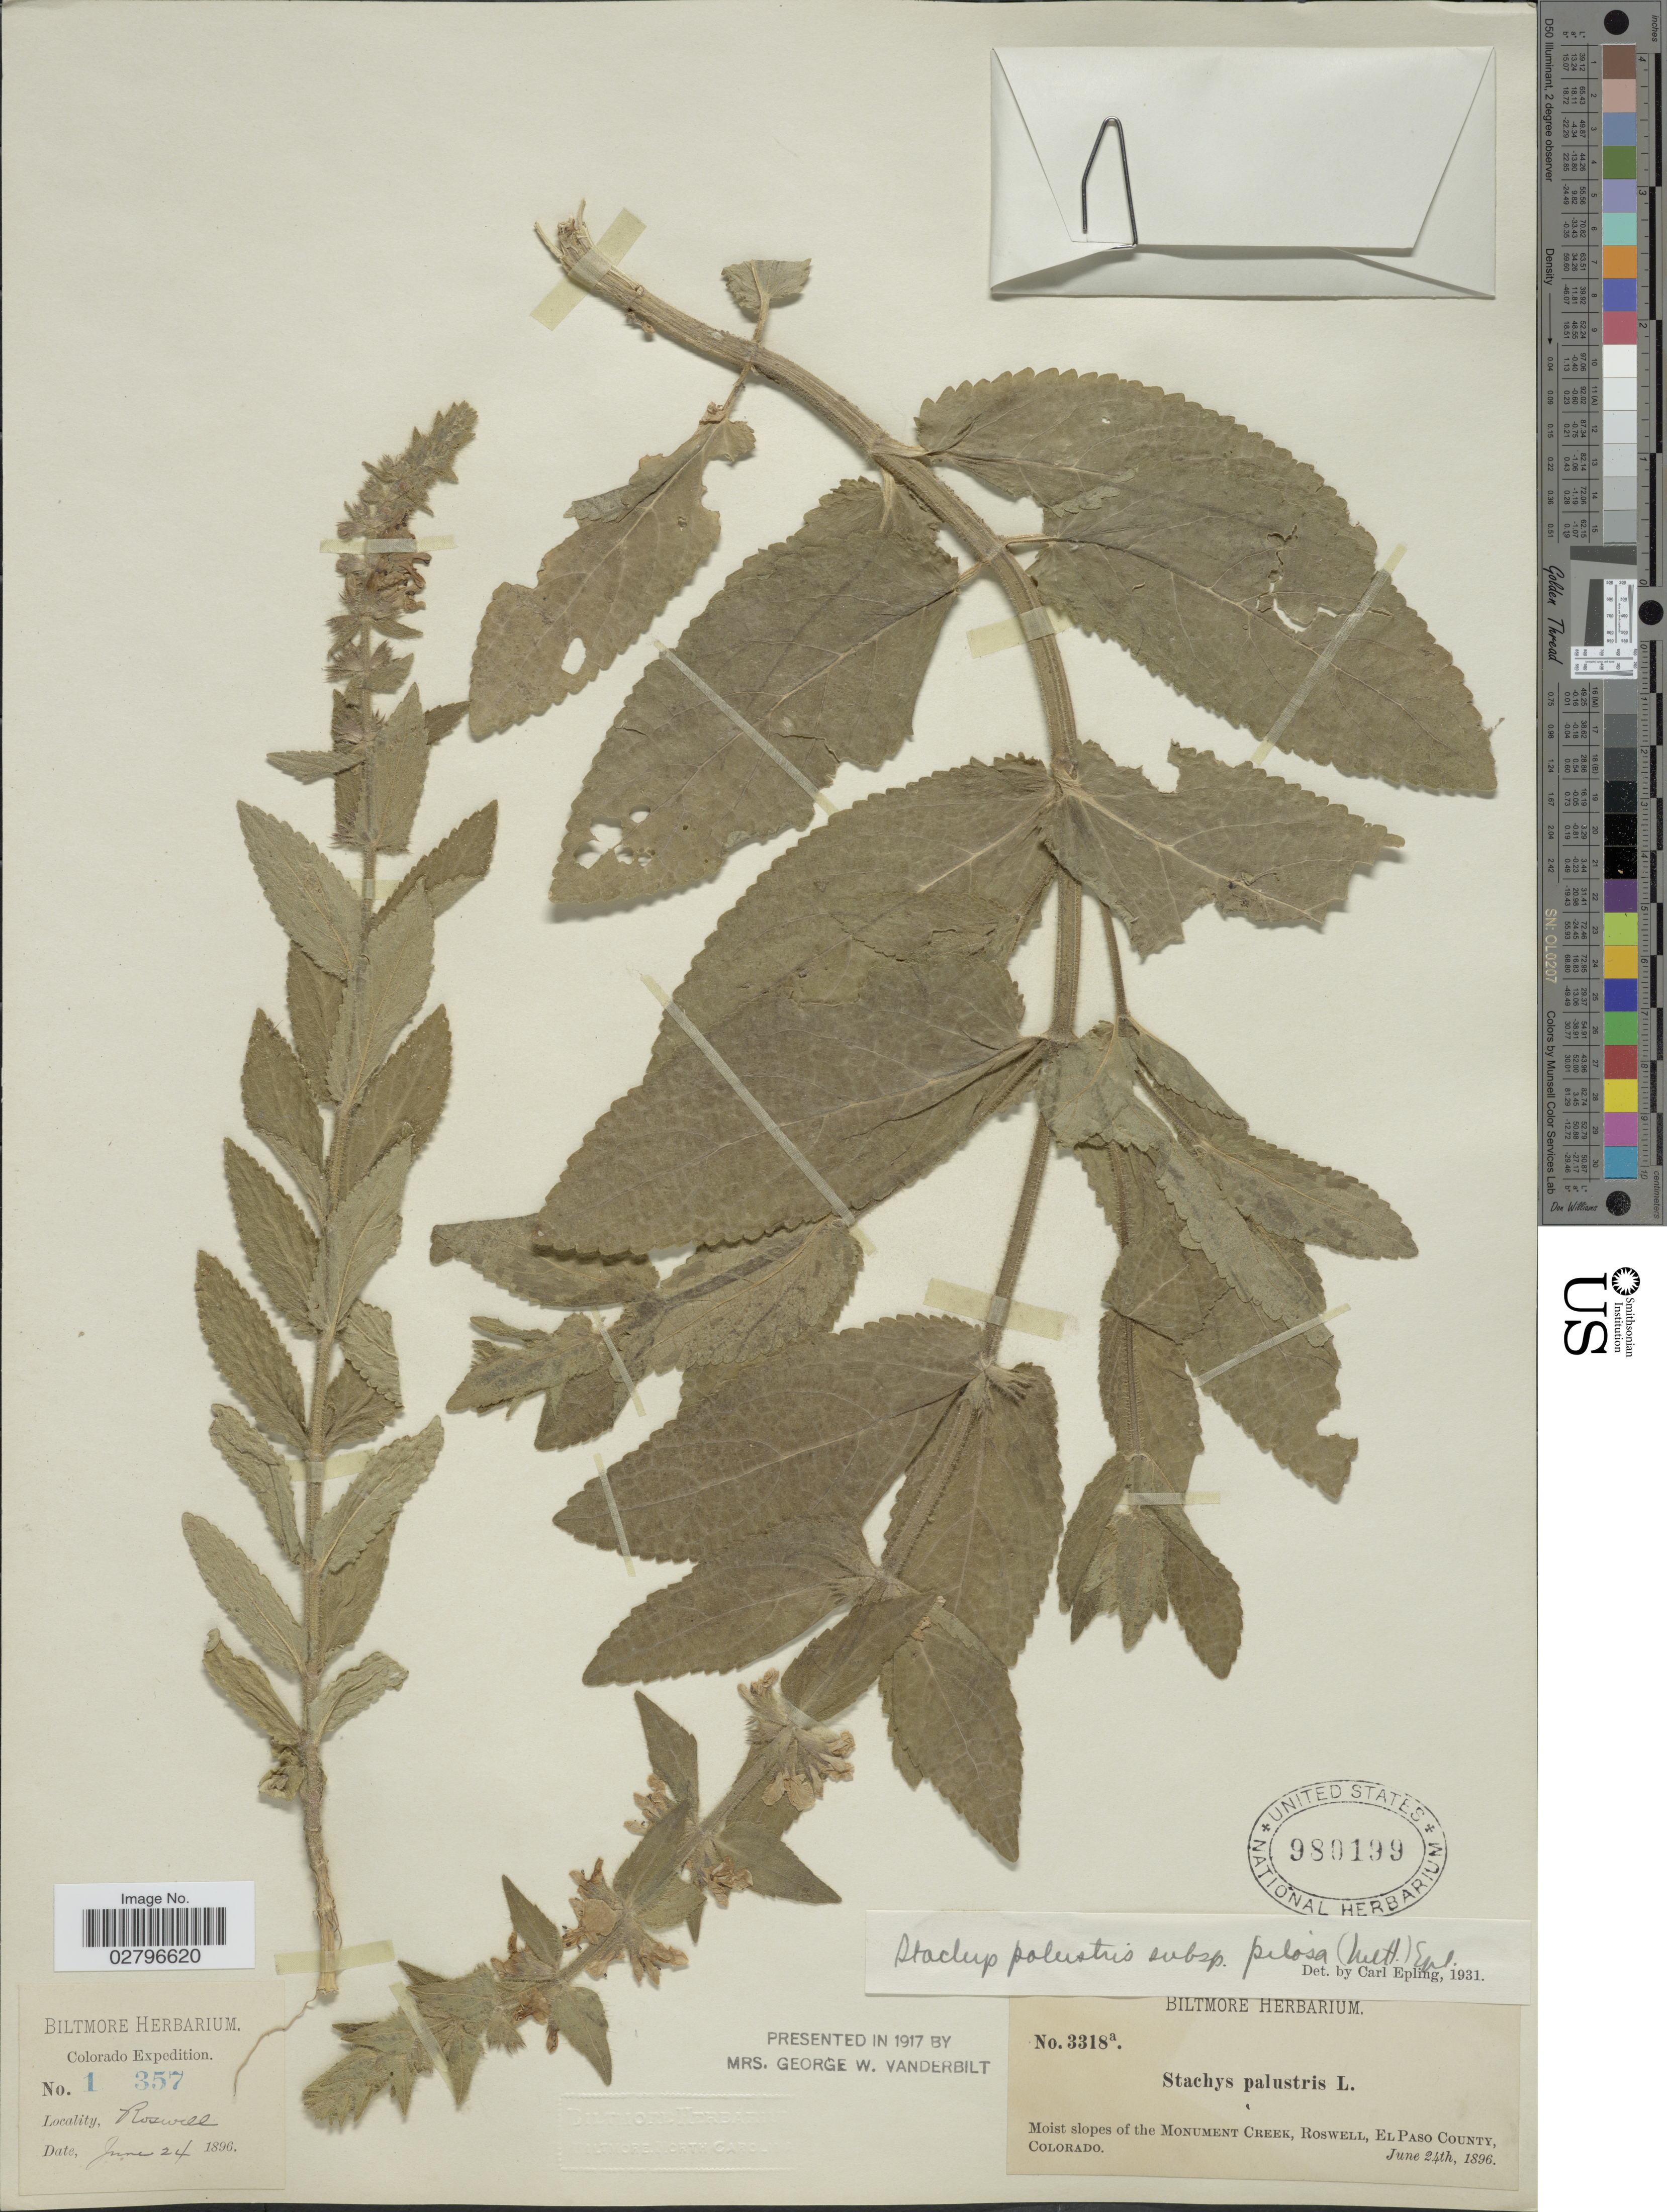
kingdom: Plantae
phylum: Tracheophyta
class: Magnoliopsida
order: Lamiales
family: Lamiaceae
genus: Stachys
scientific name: Stachys palustris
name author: L.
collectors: ex herb. Biltmore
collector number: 1357/3318a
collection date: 1896-06-24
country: United States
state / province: Colorado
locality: Moist slopes of the Monument Creek, Roswell, El Paso County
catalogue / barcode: US 980199